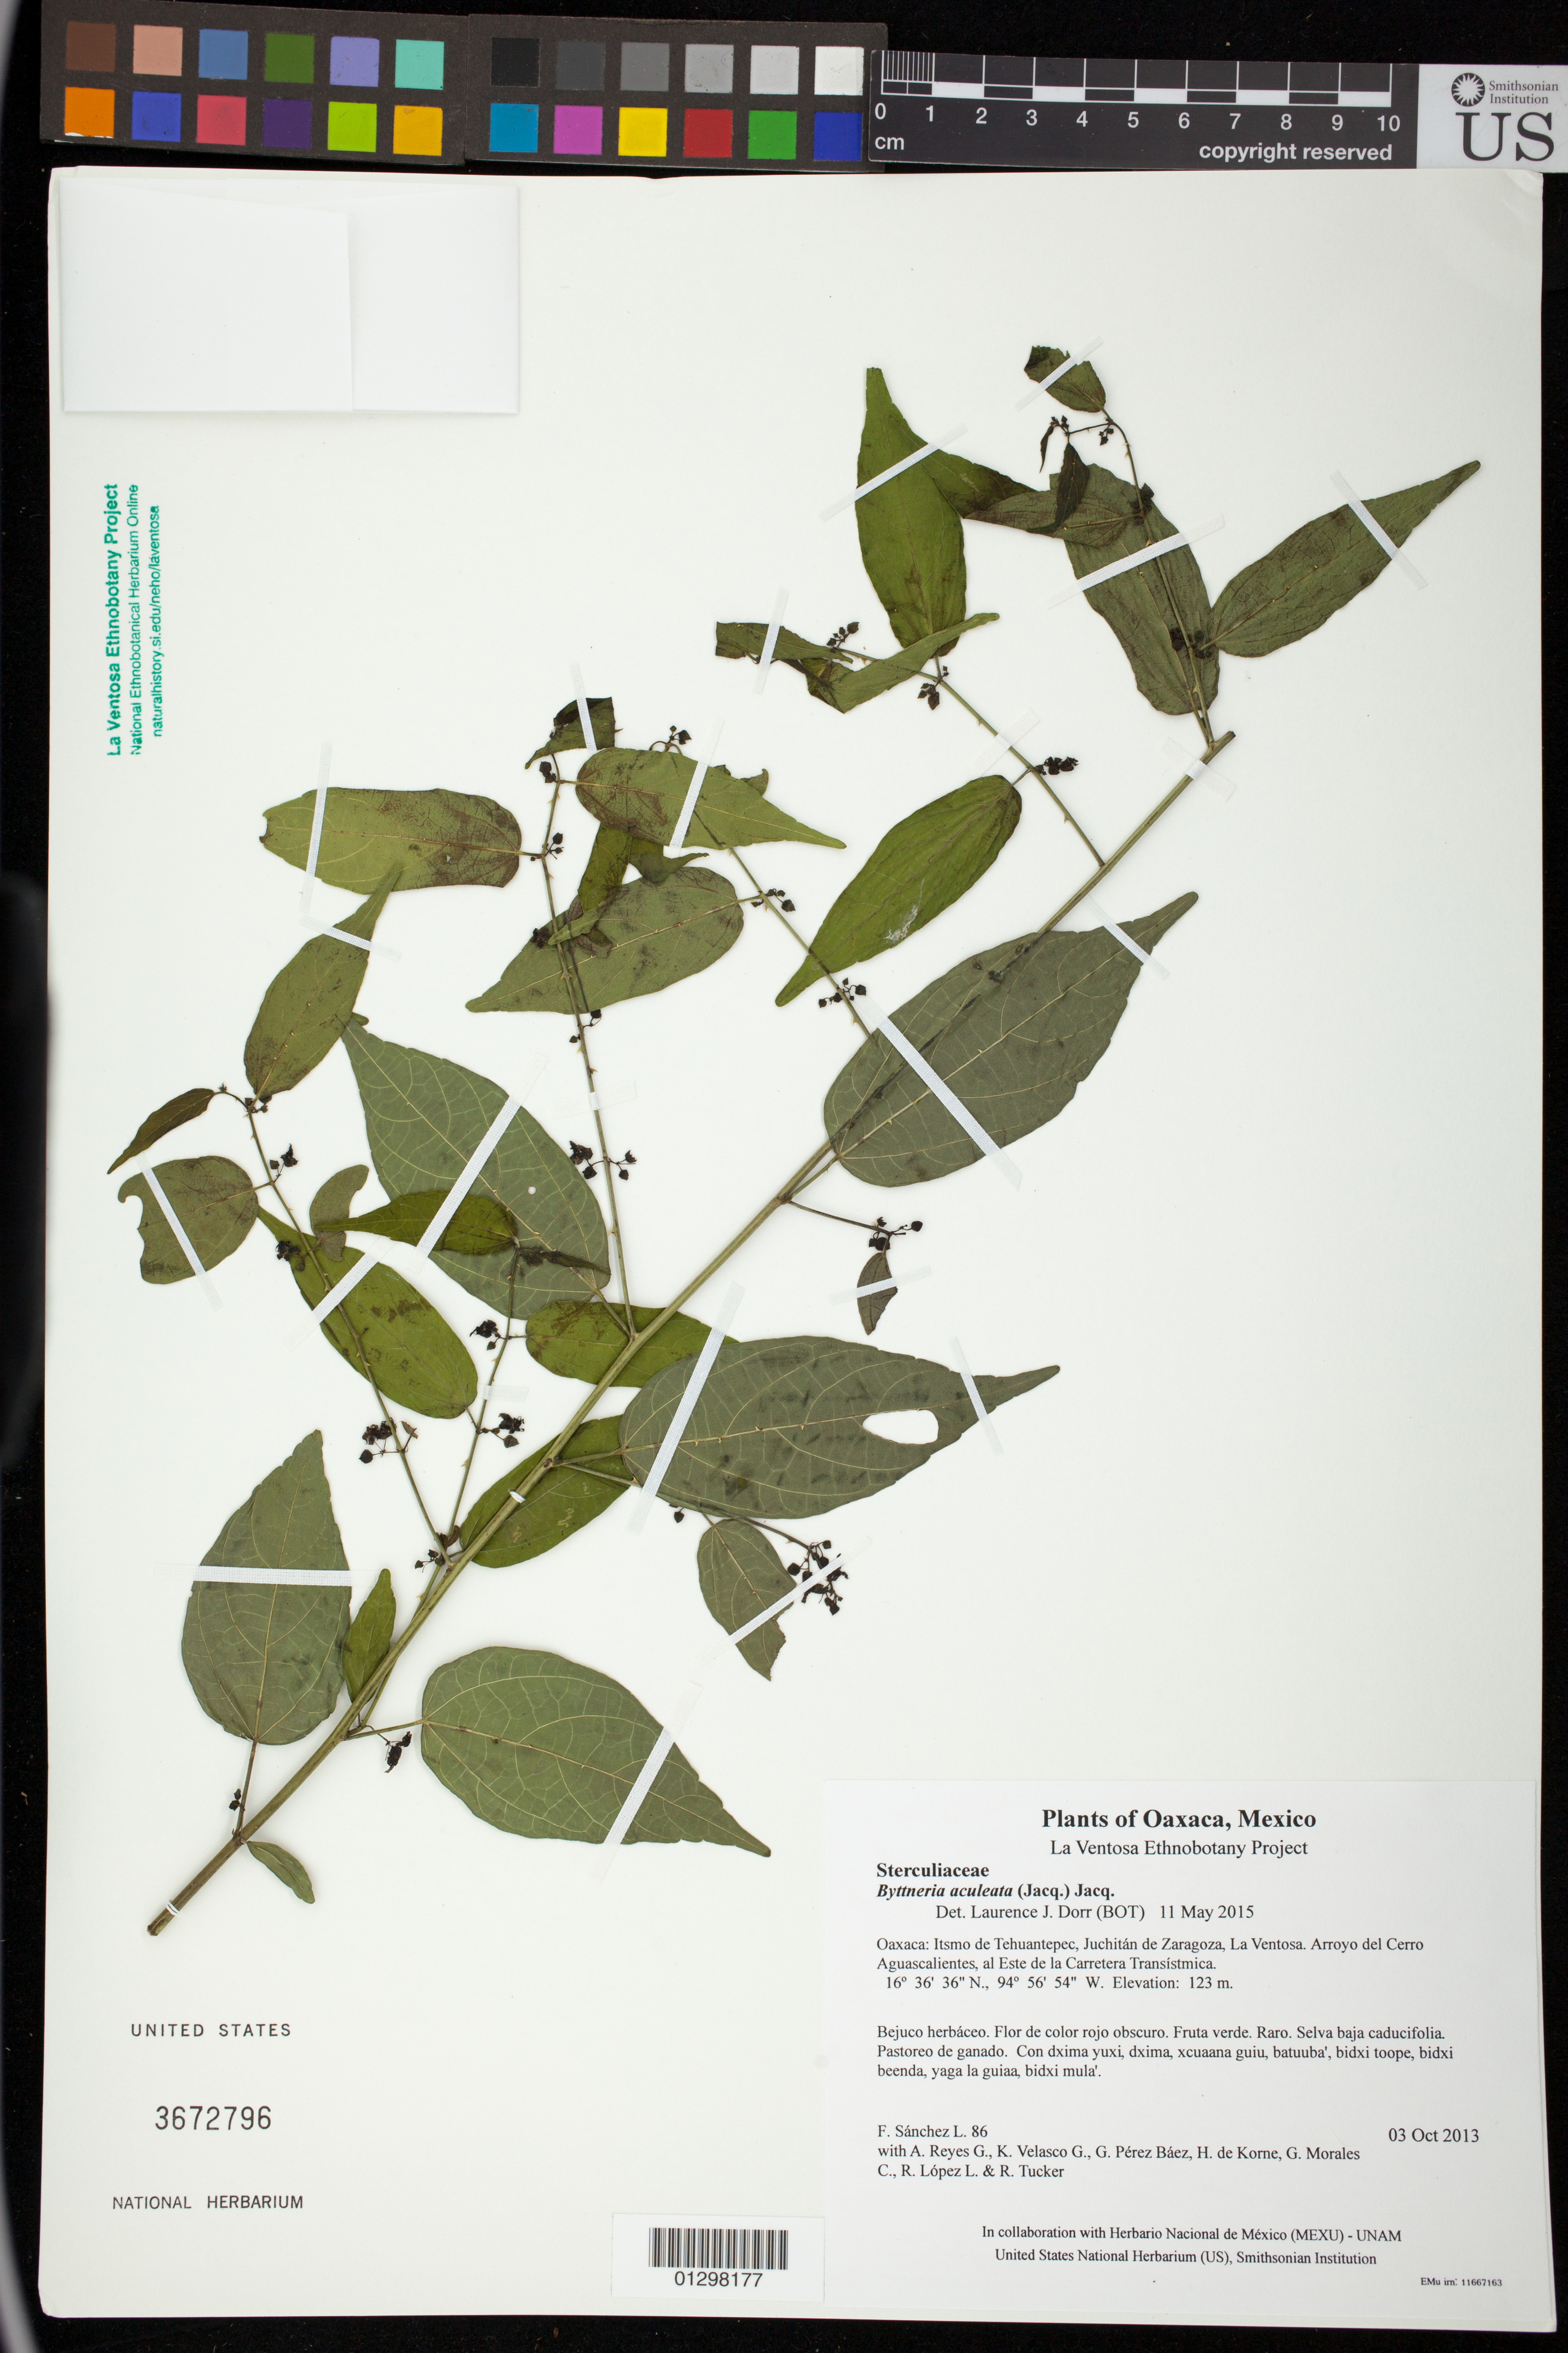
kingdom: Plantae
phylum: Tracheophyta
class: Magnoliopsida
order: Malvales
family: Malvaceae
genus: Byttneria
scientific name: Byttneria aculeata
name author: (Jacq.) Jacq.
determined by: Dorr, L. J., (BOT), Smithsonian Institution - National Museum of Natural History (UNITED STATES)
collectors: F. Sánchez L., A. Reyes G., K. Velasco G., G. Pérez Báez, H. de Korne, G. Morales C., R. López L. & R. Tucker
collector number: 86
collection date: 2013-10-03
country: Mexico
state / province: Oaxaca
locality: Itsmo de Tehuantepec, Juchitán de Zaragoza, La Ventosa. Arroyo del Cerro Aguascalientes, al Este de la Carretera Transístmica.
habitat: Selva baja caducifolia. Pastoreo de ganado.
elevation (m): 123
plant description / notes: JEBOT, MEXU, SERO, US; Ghixi luba'. Guie' naxiña' nacahui. Cuaananaxhi naga'. Nadxunu'.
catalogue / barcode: US 3672796